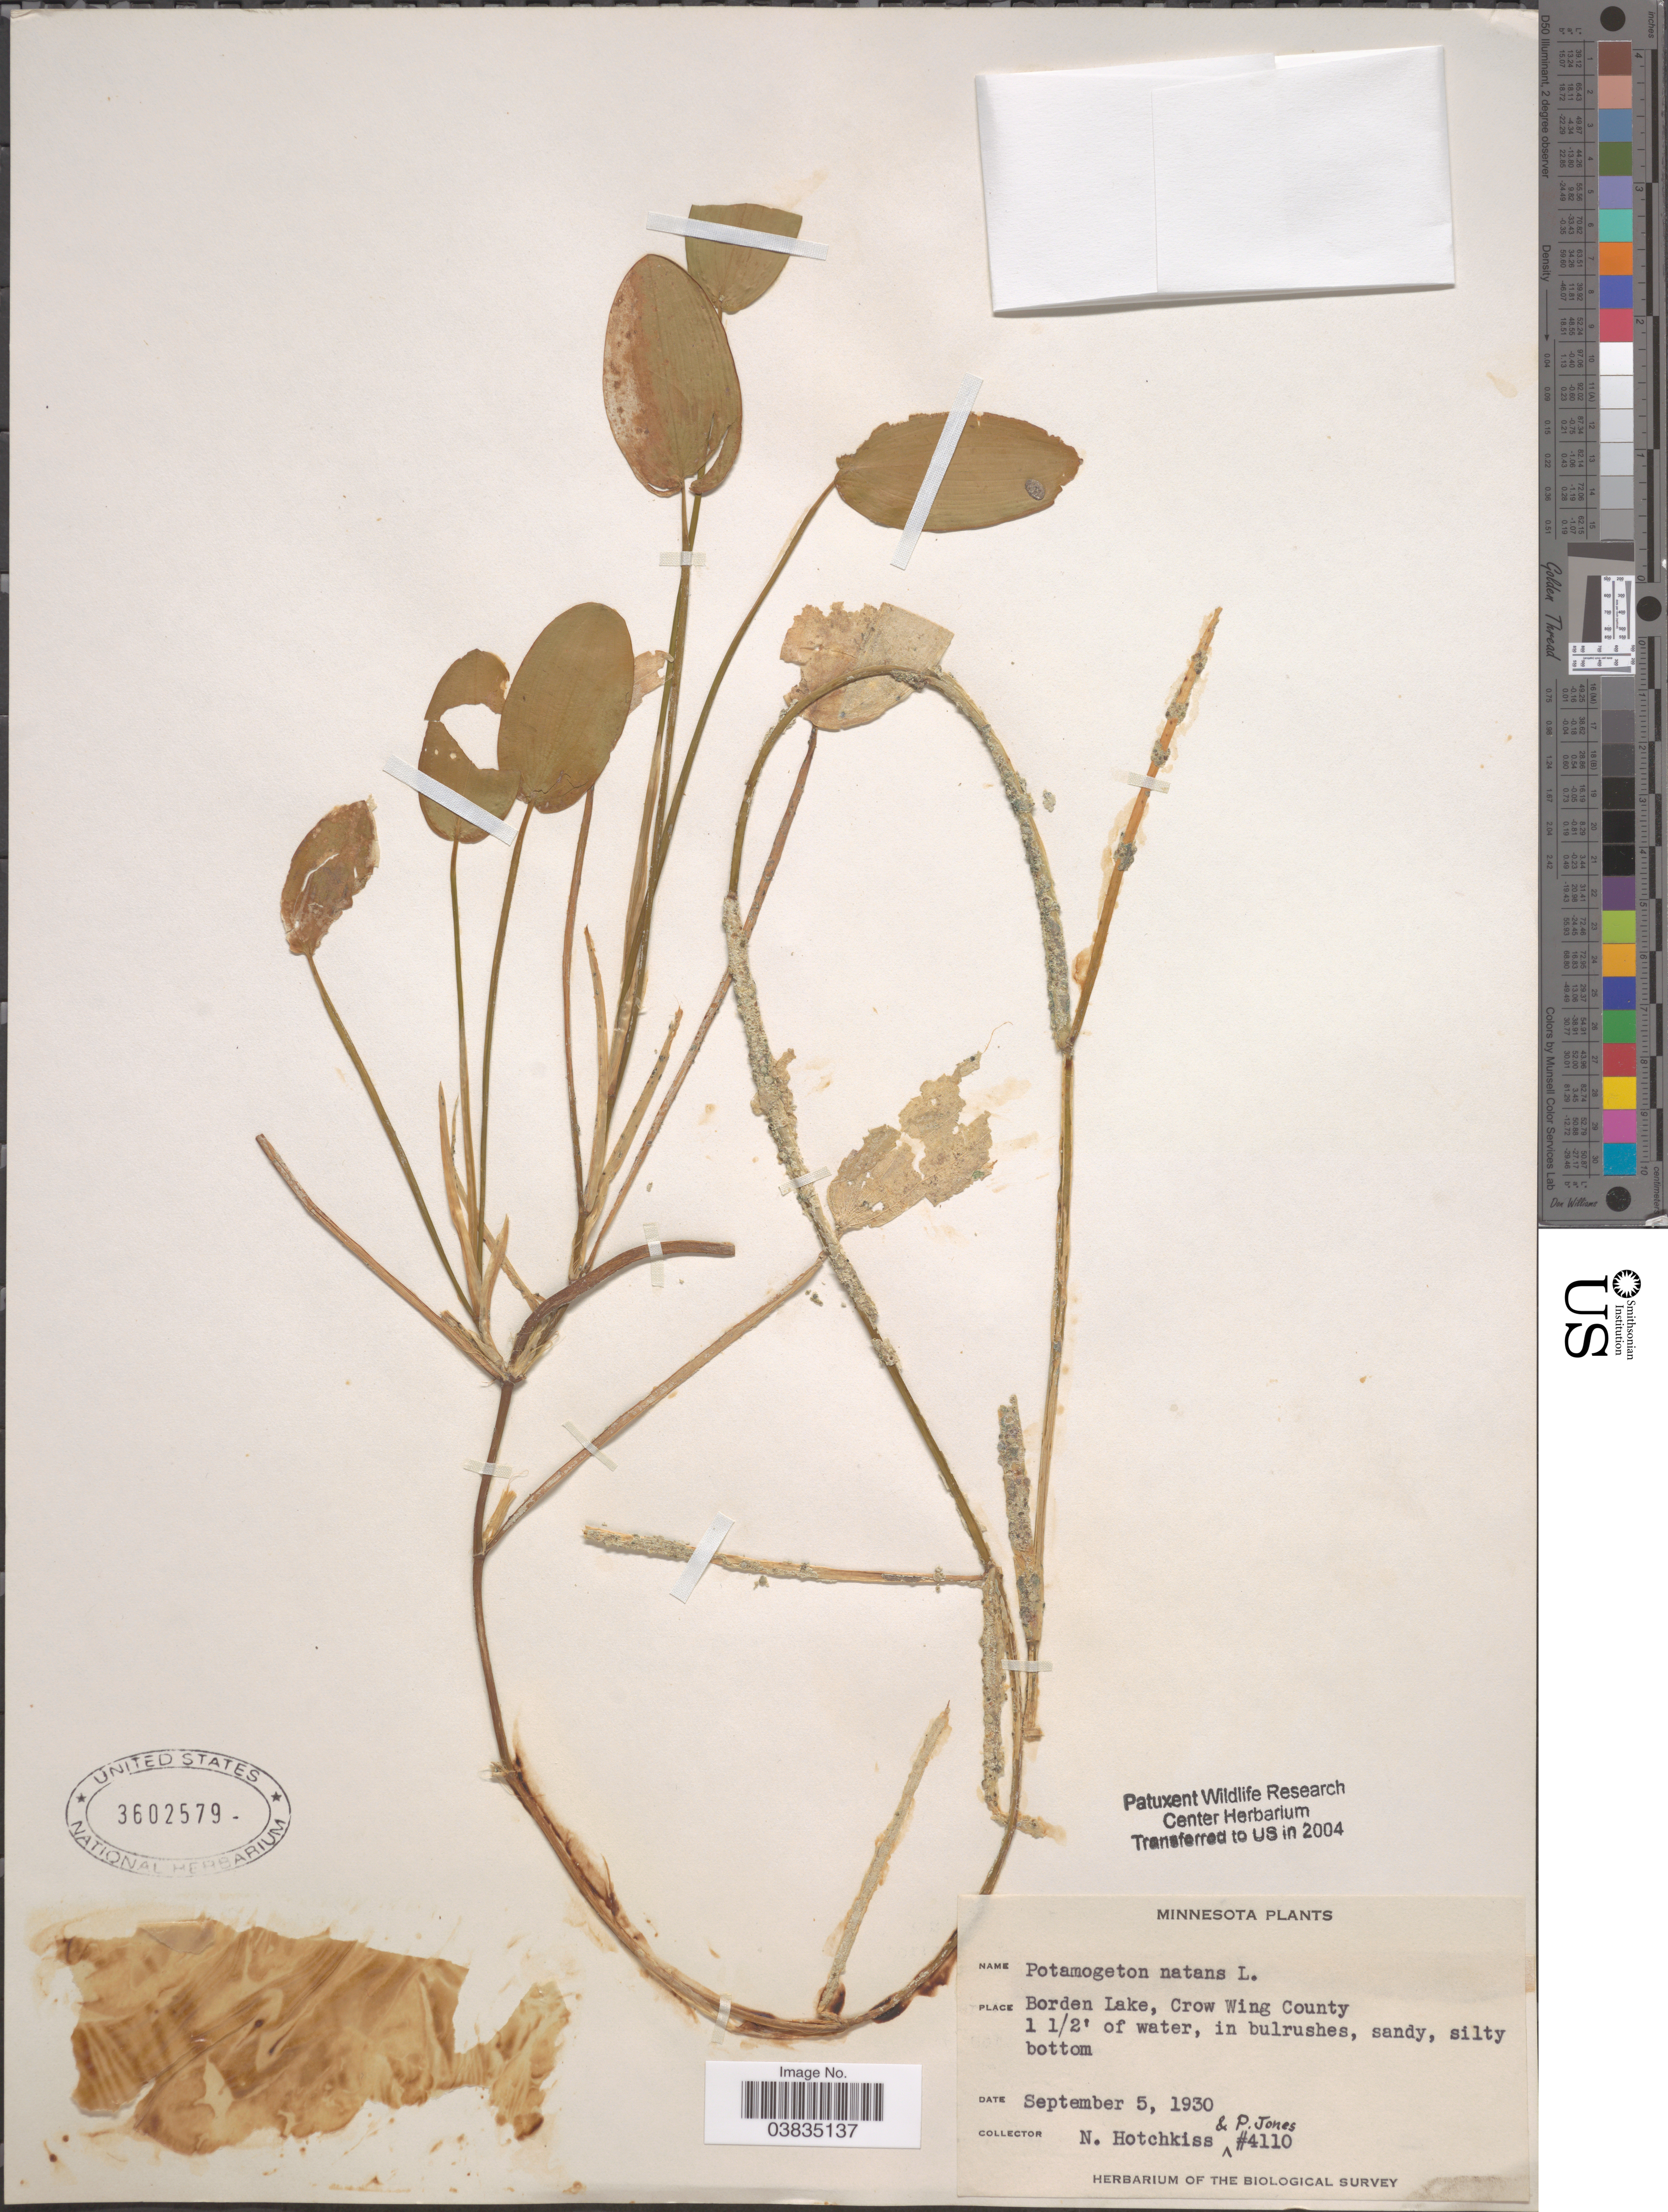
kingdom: Plantae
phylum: Tracheophyta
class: Liliopsida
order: Alismatales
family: Potamogetonaceae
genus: Potamogeton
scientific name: Potamogeton natans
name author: L.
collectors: N. Hotchkiss & P. Jones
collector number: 4110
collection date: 1930-09-05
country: United States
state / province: Minnesota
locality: Borden Lake, Crow Wing County.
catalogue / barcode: US 3602579